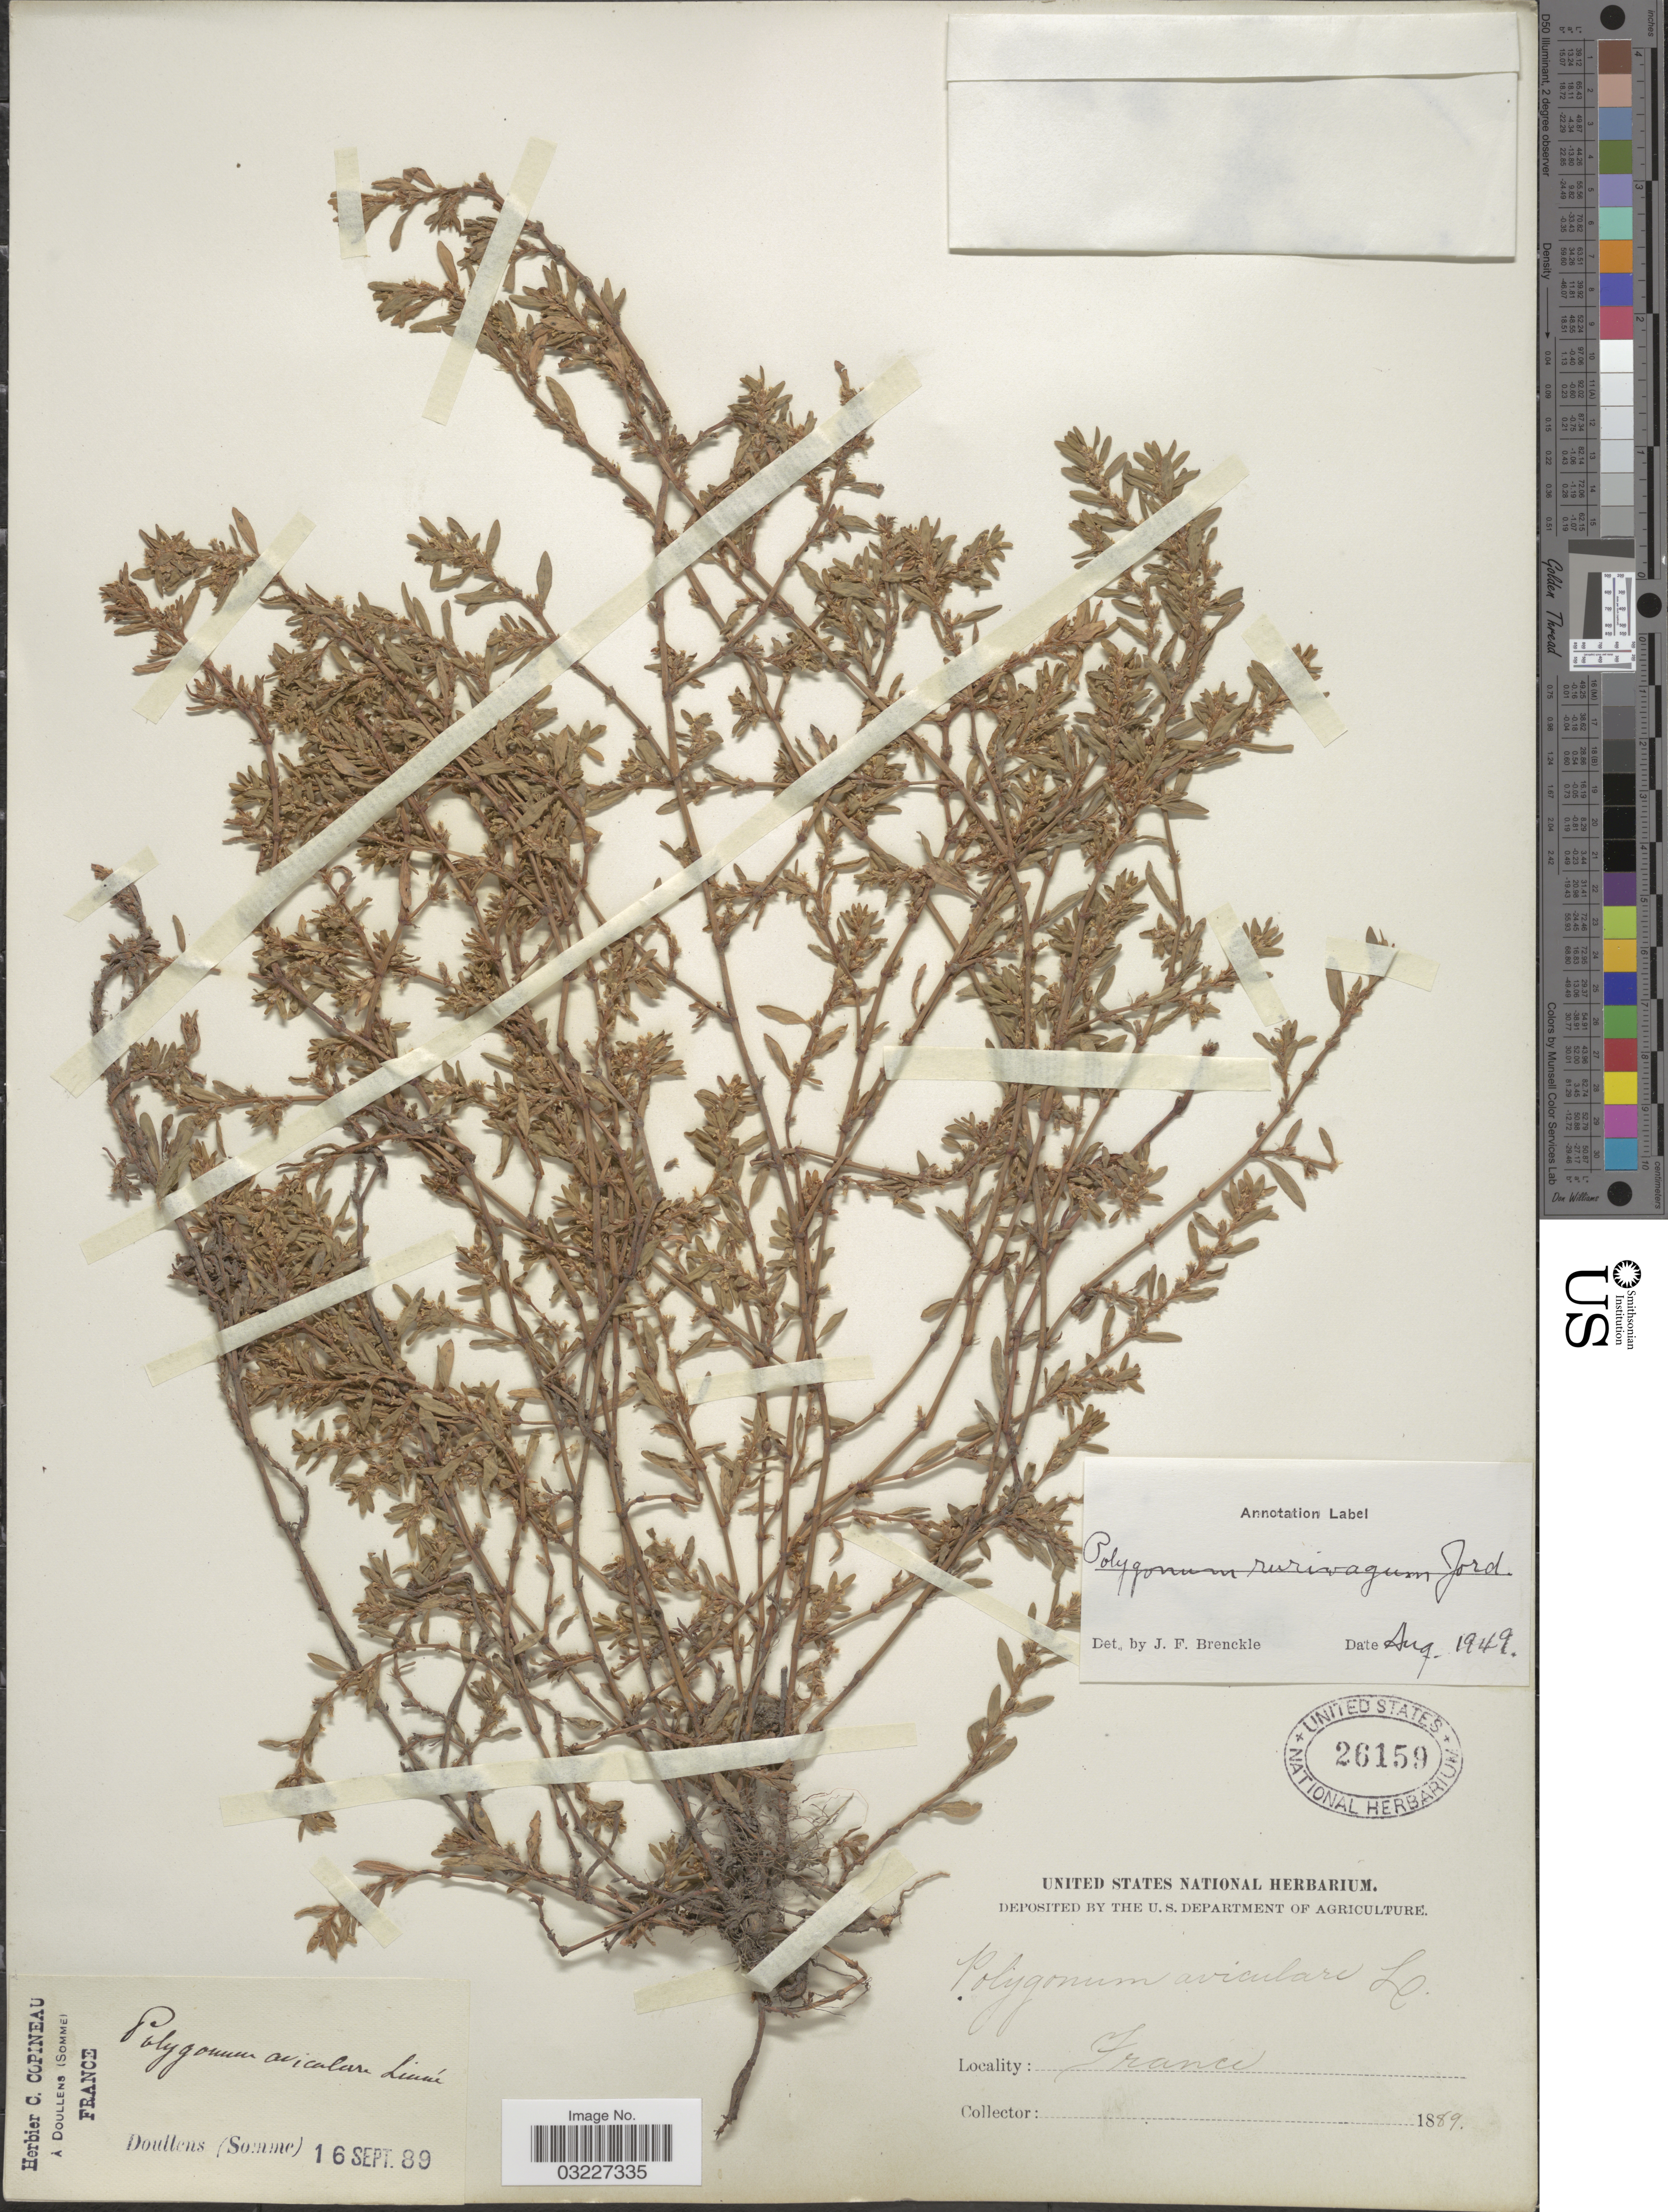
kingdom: Plantae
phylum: Tracheophyta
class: Magnoliopsida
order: Caryophyllales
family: Polygonaceae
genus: Polygonum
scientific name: Polygonum rurivagum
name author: Jord. ex Boreau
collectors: ex herb. C. Copineau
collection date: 1889-09-16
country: France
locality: Doullens (Somme).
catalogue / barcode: US 26159